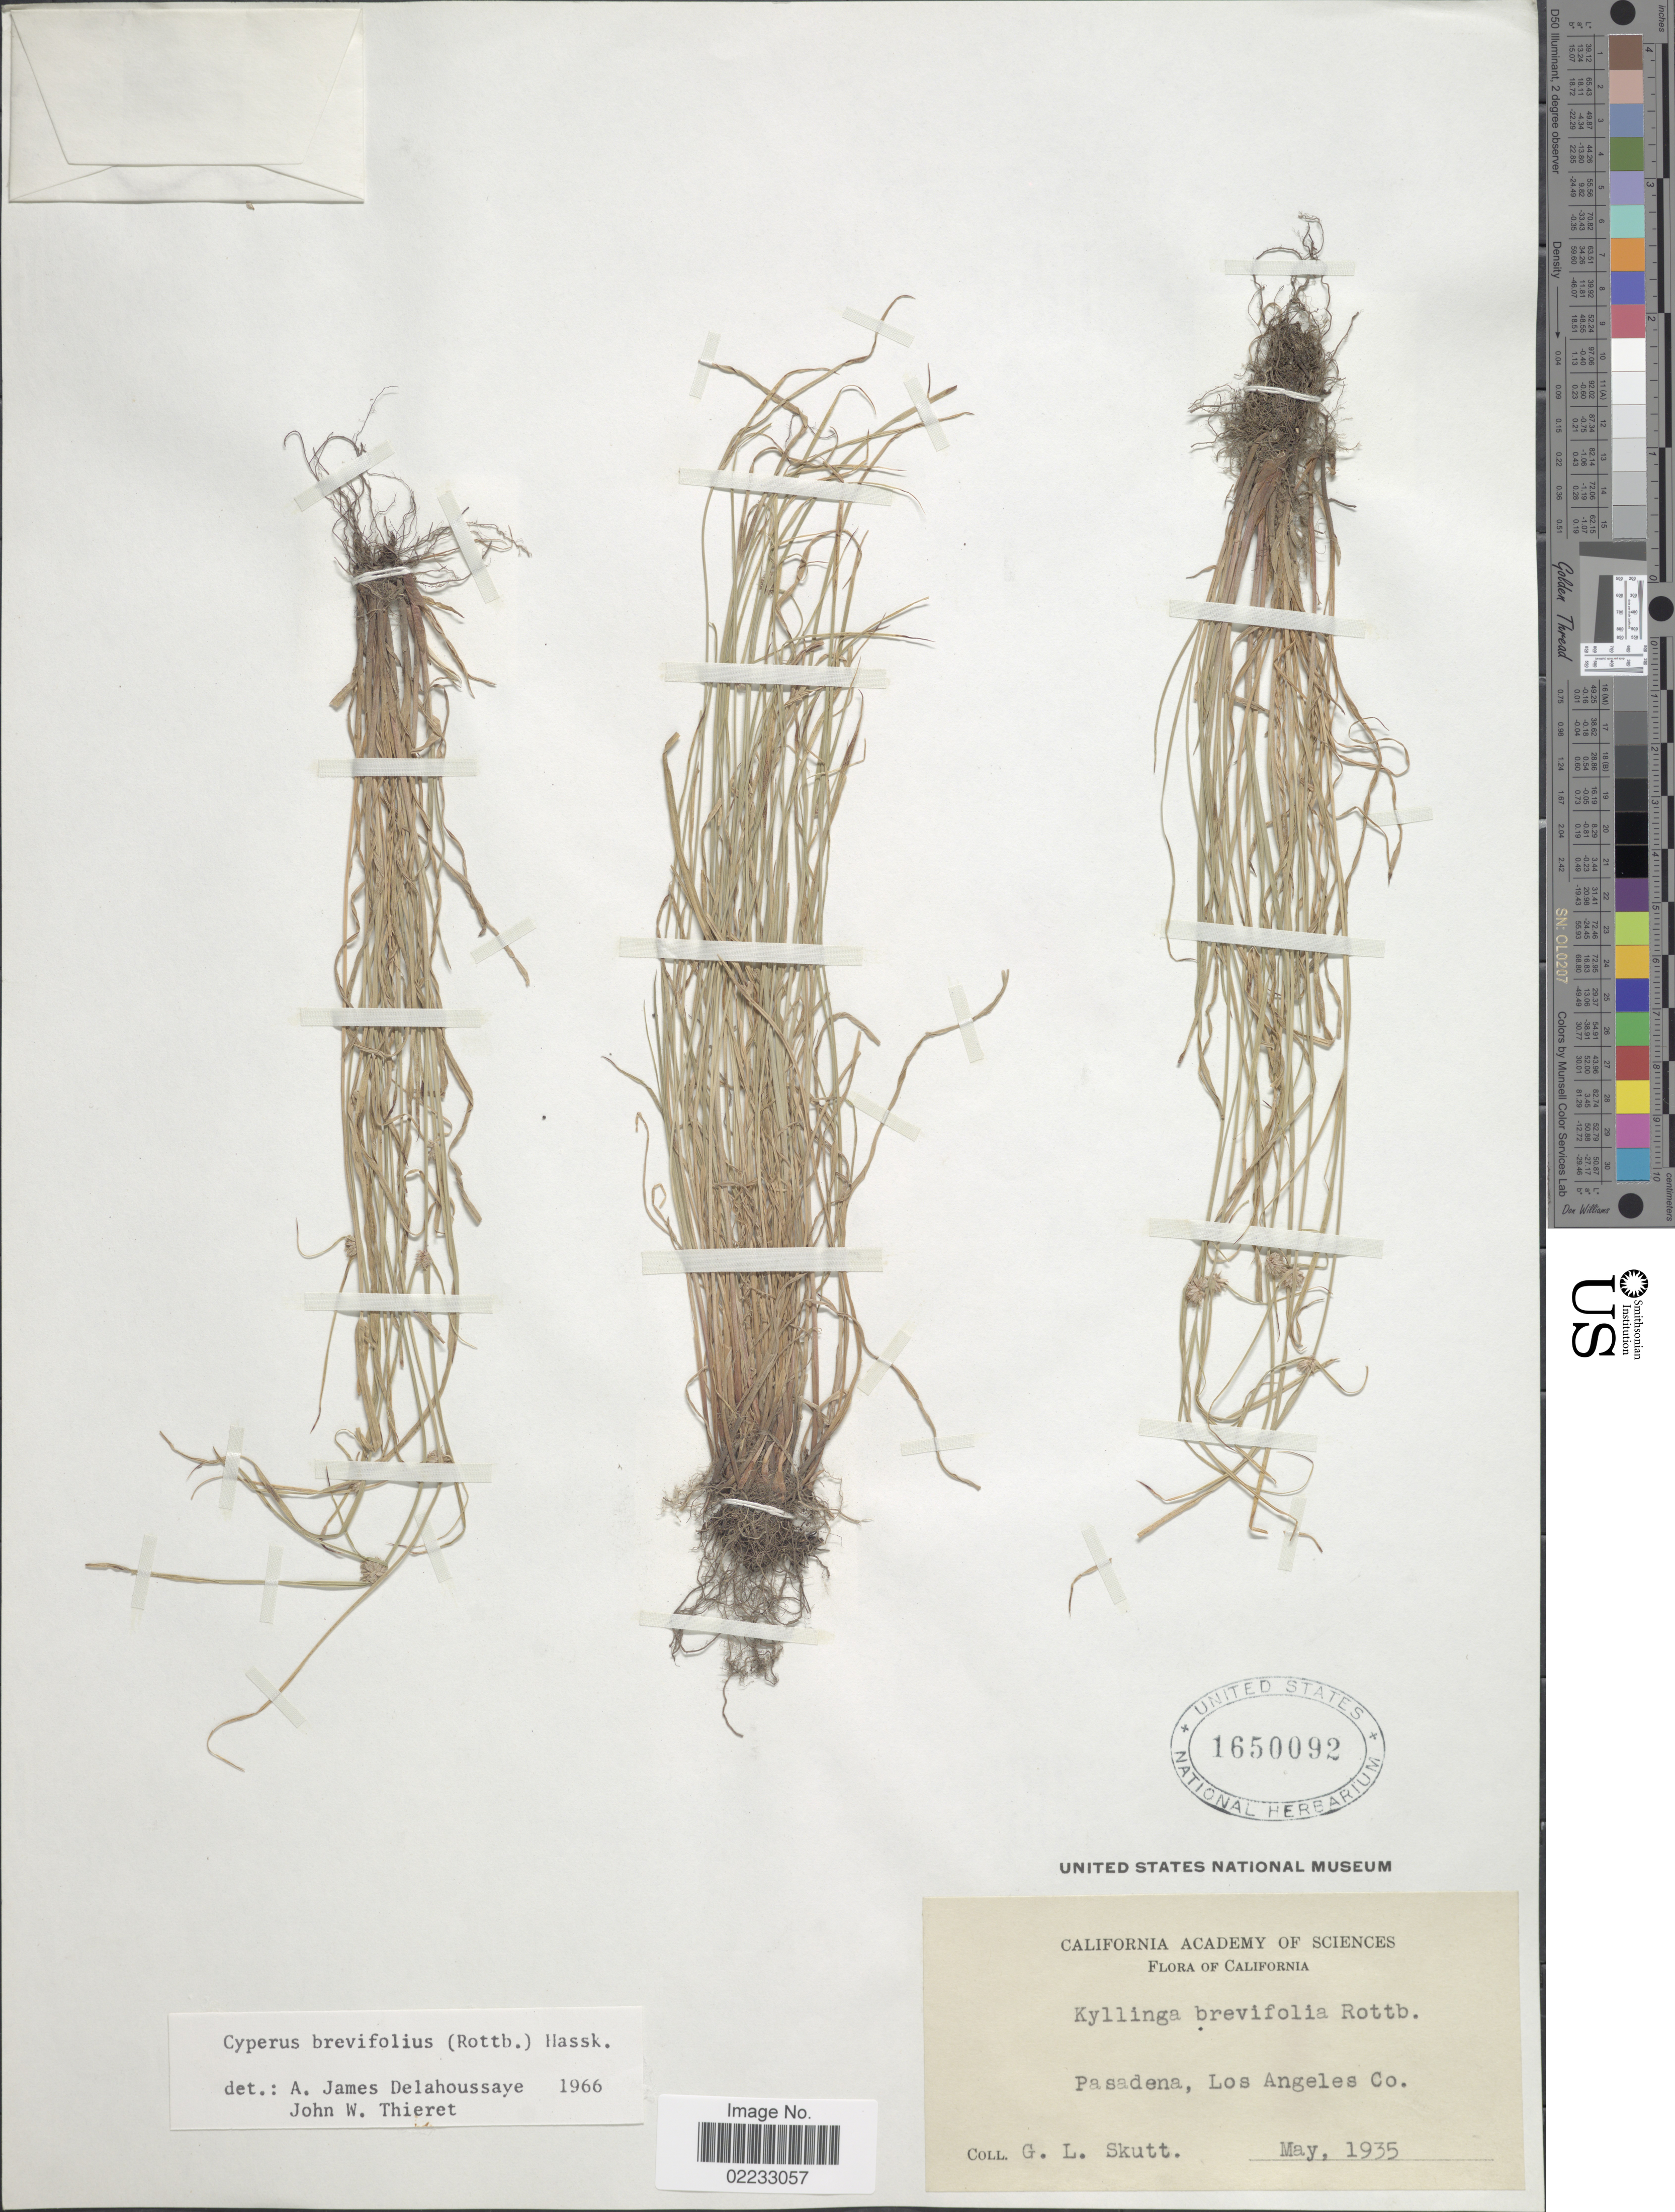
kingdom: Plantae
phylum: Tracheophyta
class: Liliopsida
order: Poales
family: Cyperaceae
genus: Cyperus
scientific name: Cyperus brevifolius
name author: (Rottb.) Hassk.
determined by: Strong, M. T., (US), Smithsonian Institution - National Museum of Natural History (UNITED STATES)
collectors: G. Skutt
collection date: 1935-05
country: United States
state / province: California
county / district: Los Angeles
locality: Pasadena, Los Angeles Co.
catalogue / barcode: US 1650092